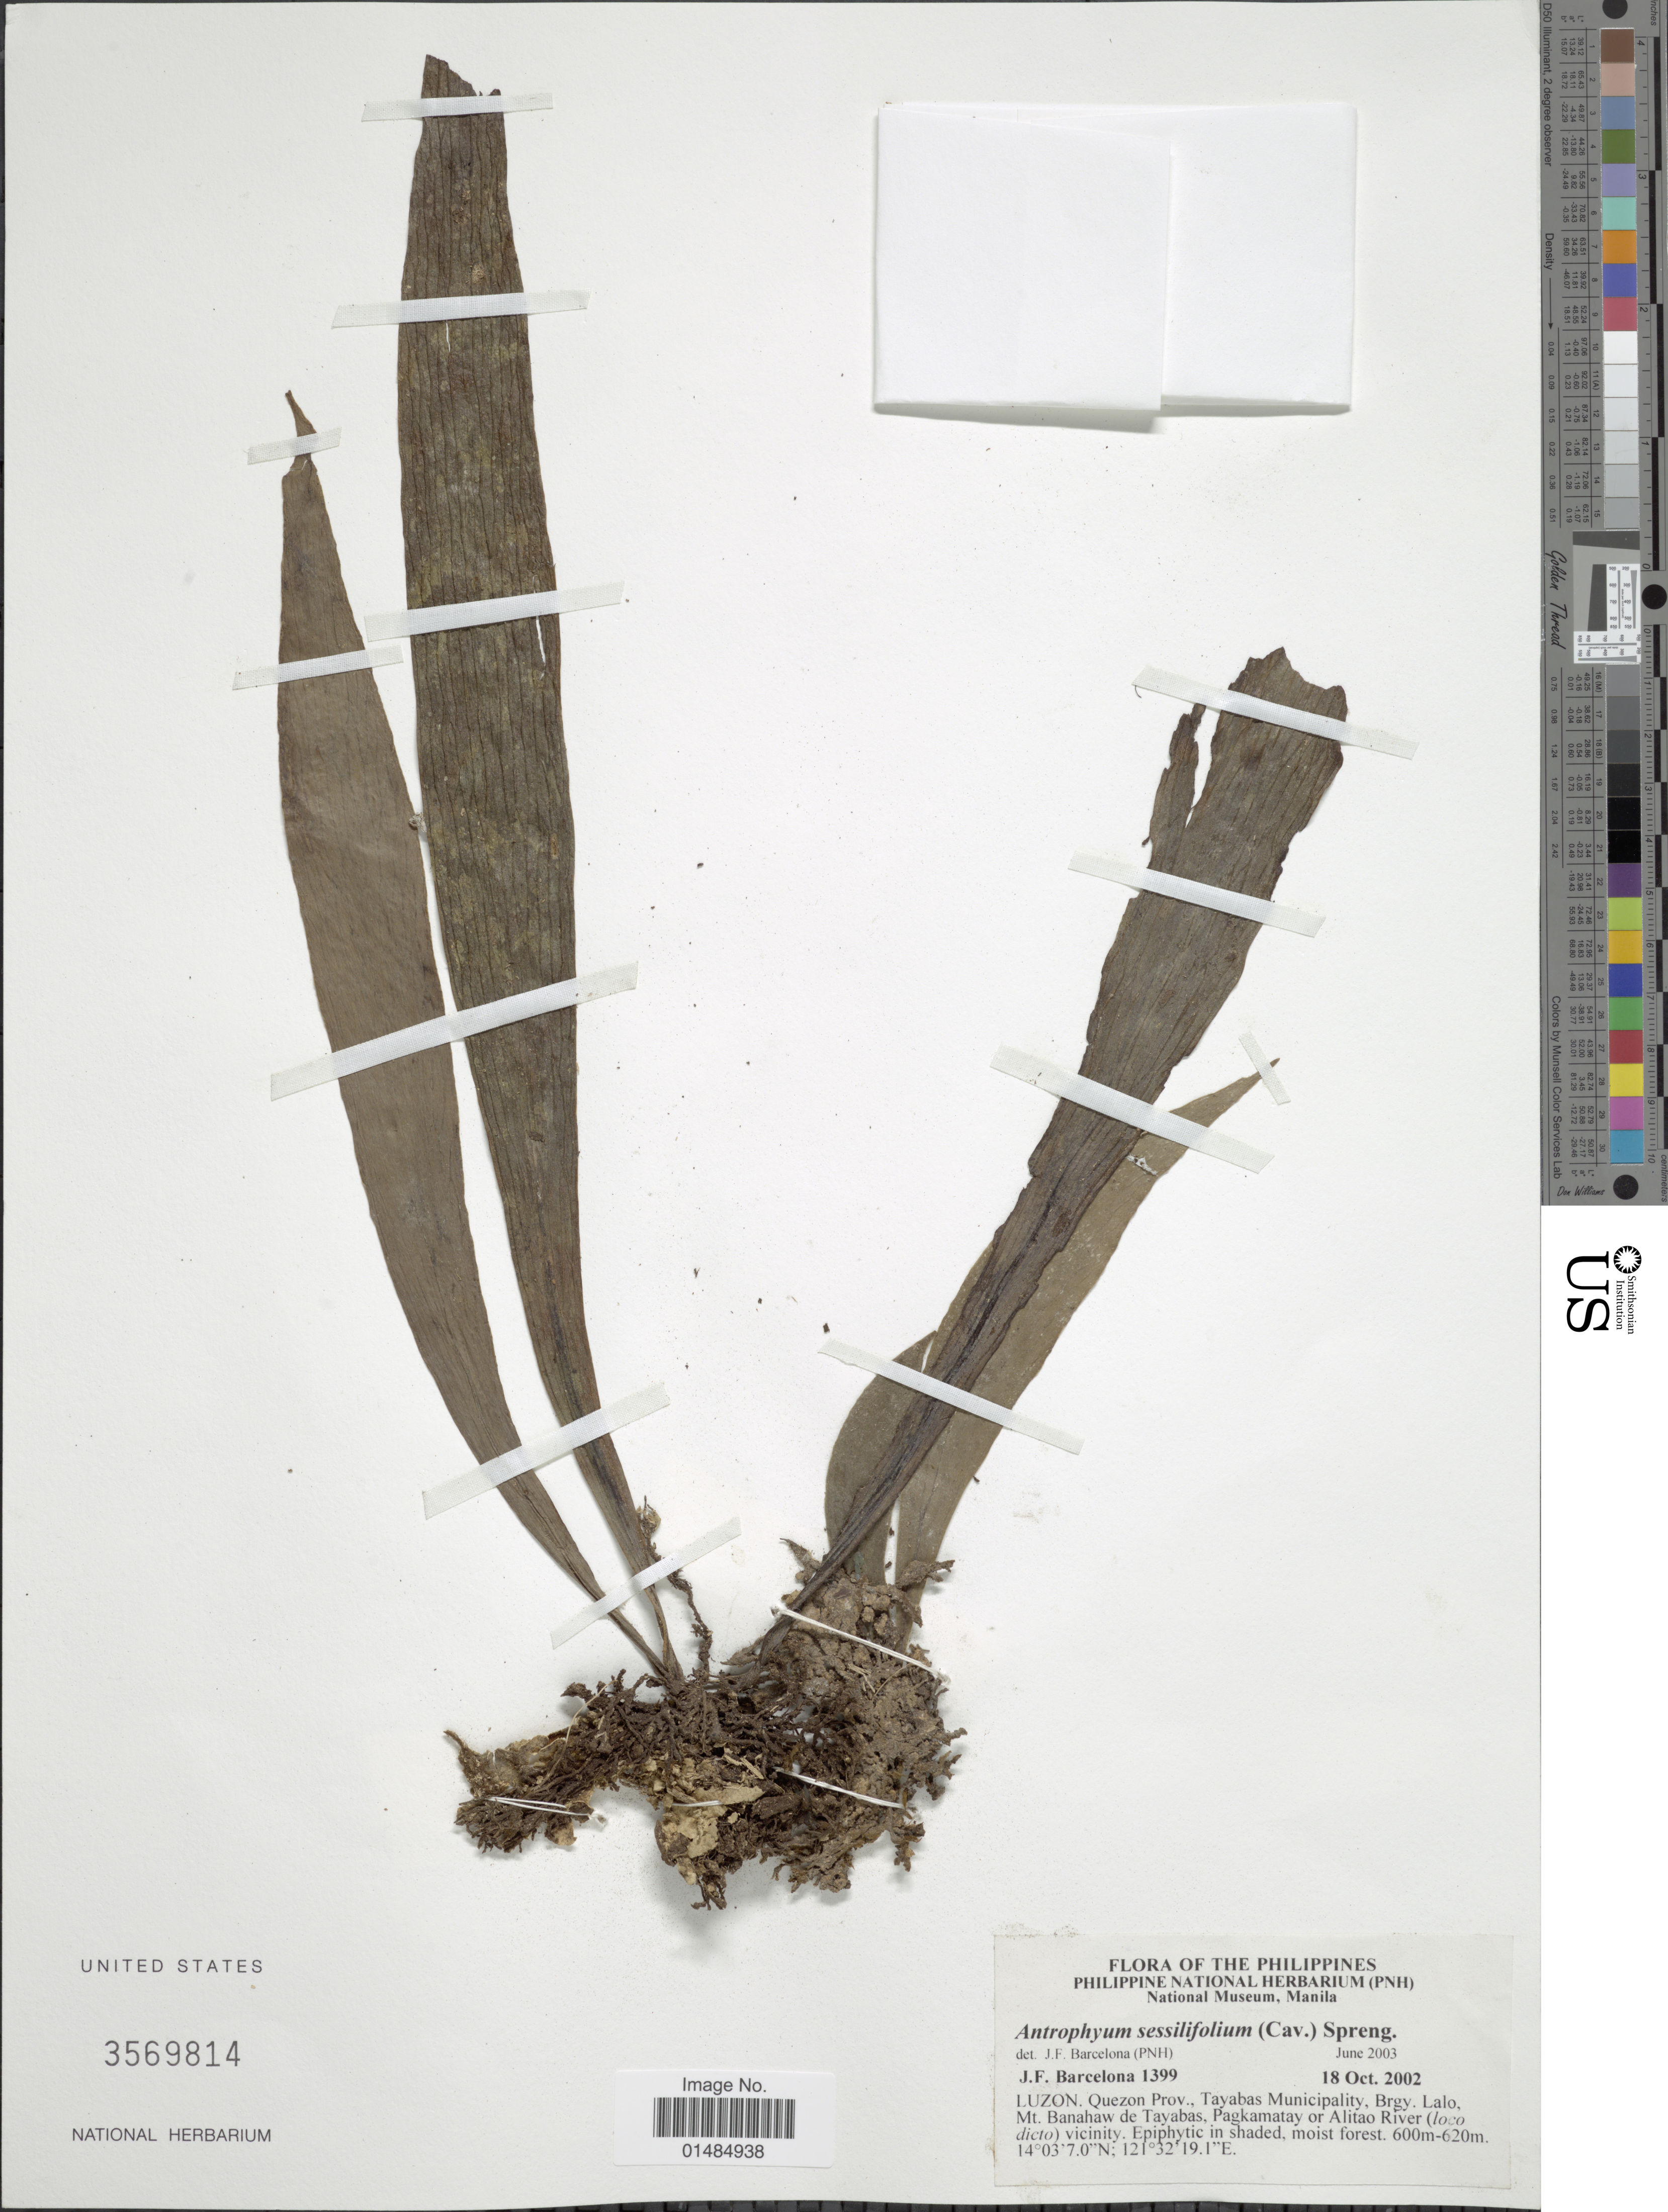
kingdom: Plantae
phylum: Tracheophyta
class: Polypodiopsida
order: Polypodiales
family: Pteridaceae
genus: Antrophyum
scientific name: Antrophyum sessilifolium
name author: (Cav.) A. Spreng.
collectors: J. F. Barcelona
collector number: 1399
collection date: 2002-10-18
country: Philippines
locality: Luzon, Quezon Prov., Tayabas Municipality, Brgy. Lalo, Mt. Banahaw de Tayabas, Pagkamatay or Alitao River (loco dicto) vicinity.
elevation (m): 600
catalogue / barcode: US 3569814